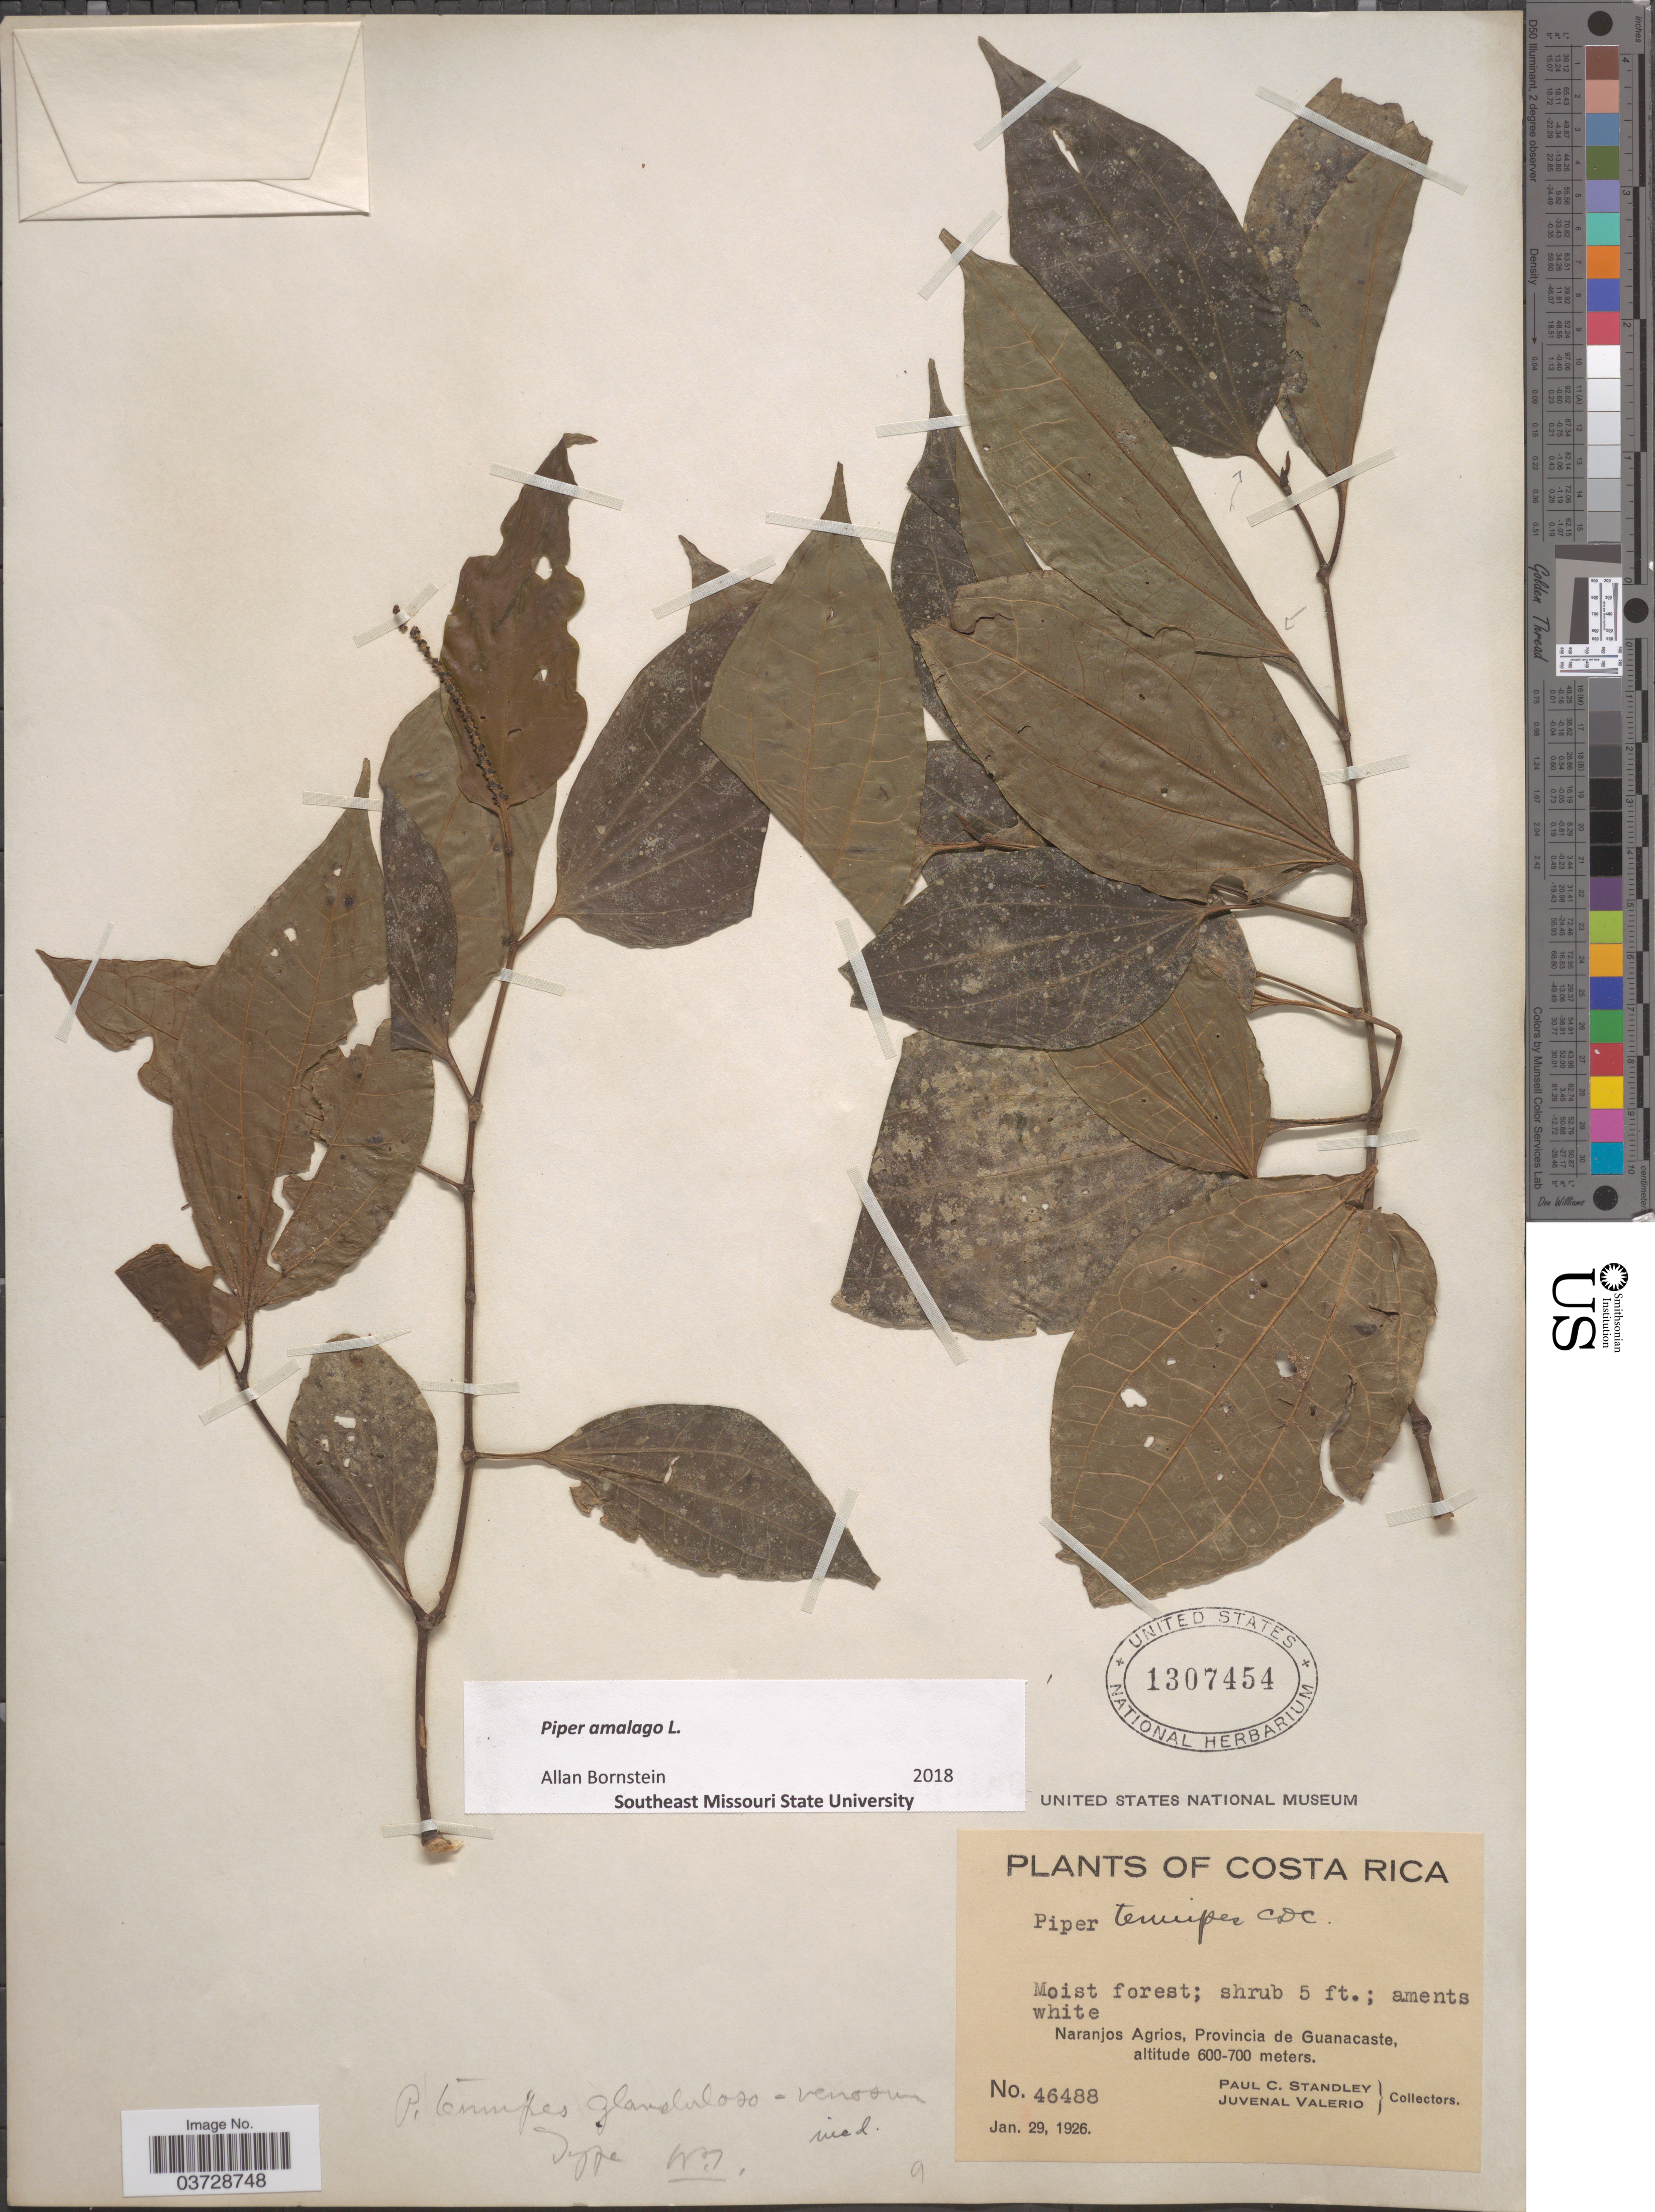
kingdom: Plantae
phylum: Tracheophyta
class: Magnoliopsida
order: Piperales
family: Piperaceae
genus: Piper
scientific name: Piper amalago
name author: L.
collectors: P. C. Standley & J. Valerio R.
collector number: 46488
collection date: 1926-01-29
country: Costa Rica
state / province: Guanacaste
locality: Naranjos Agrios.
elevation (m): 600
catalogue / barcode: US 1307454